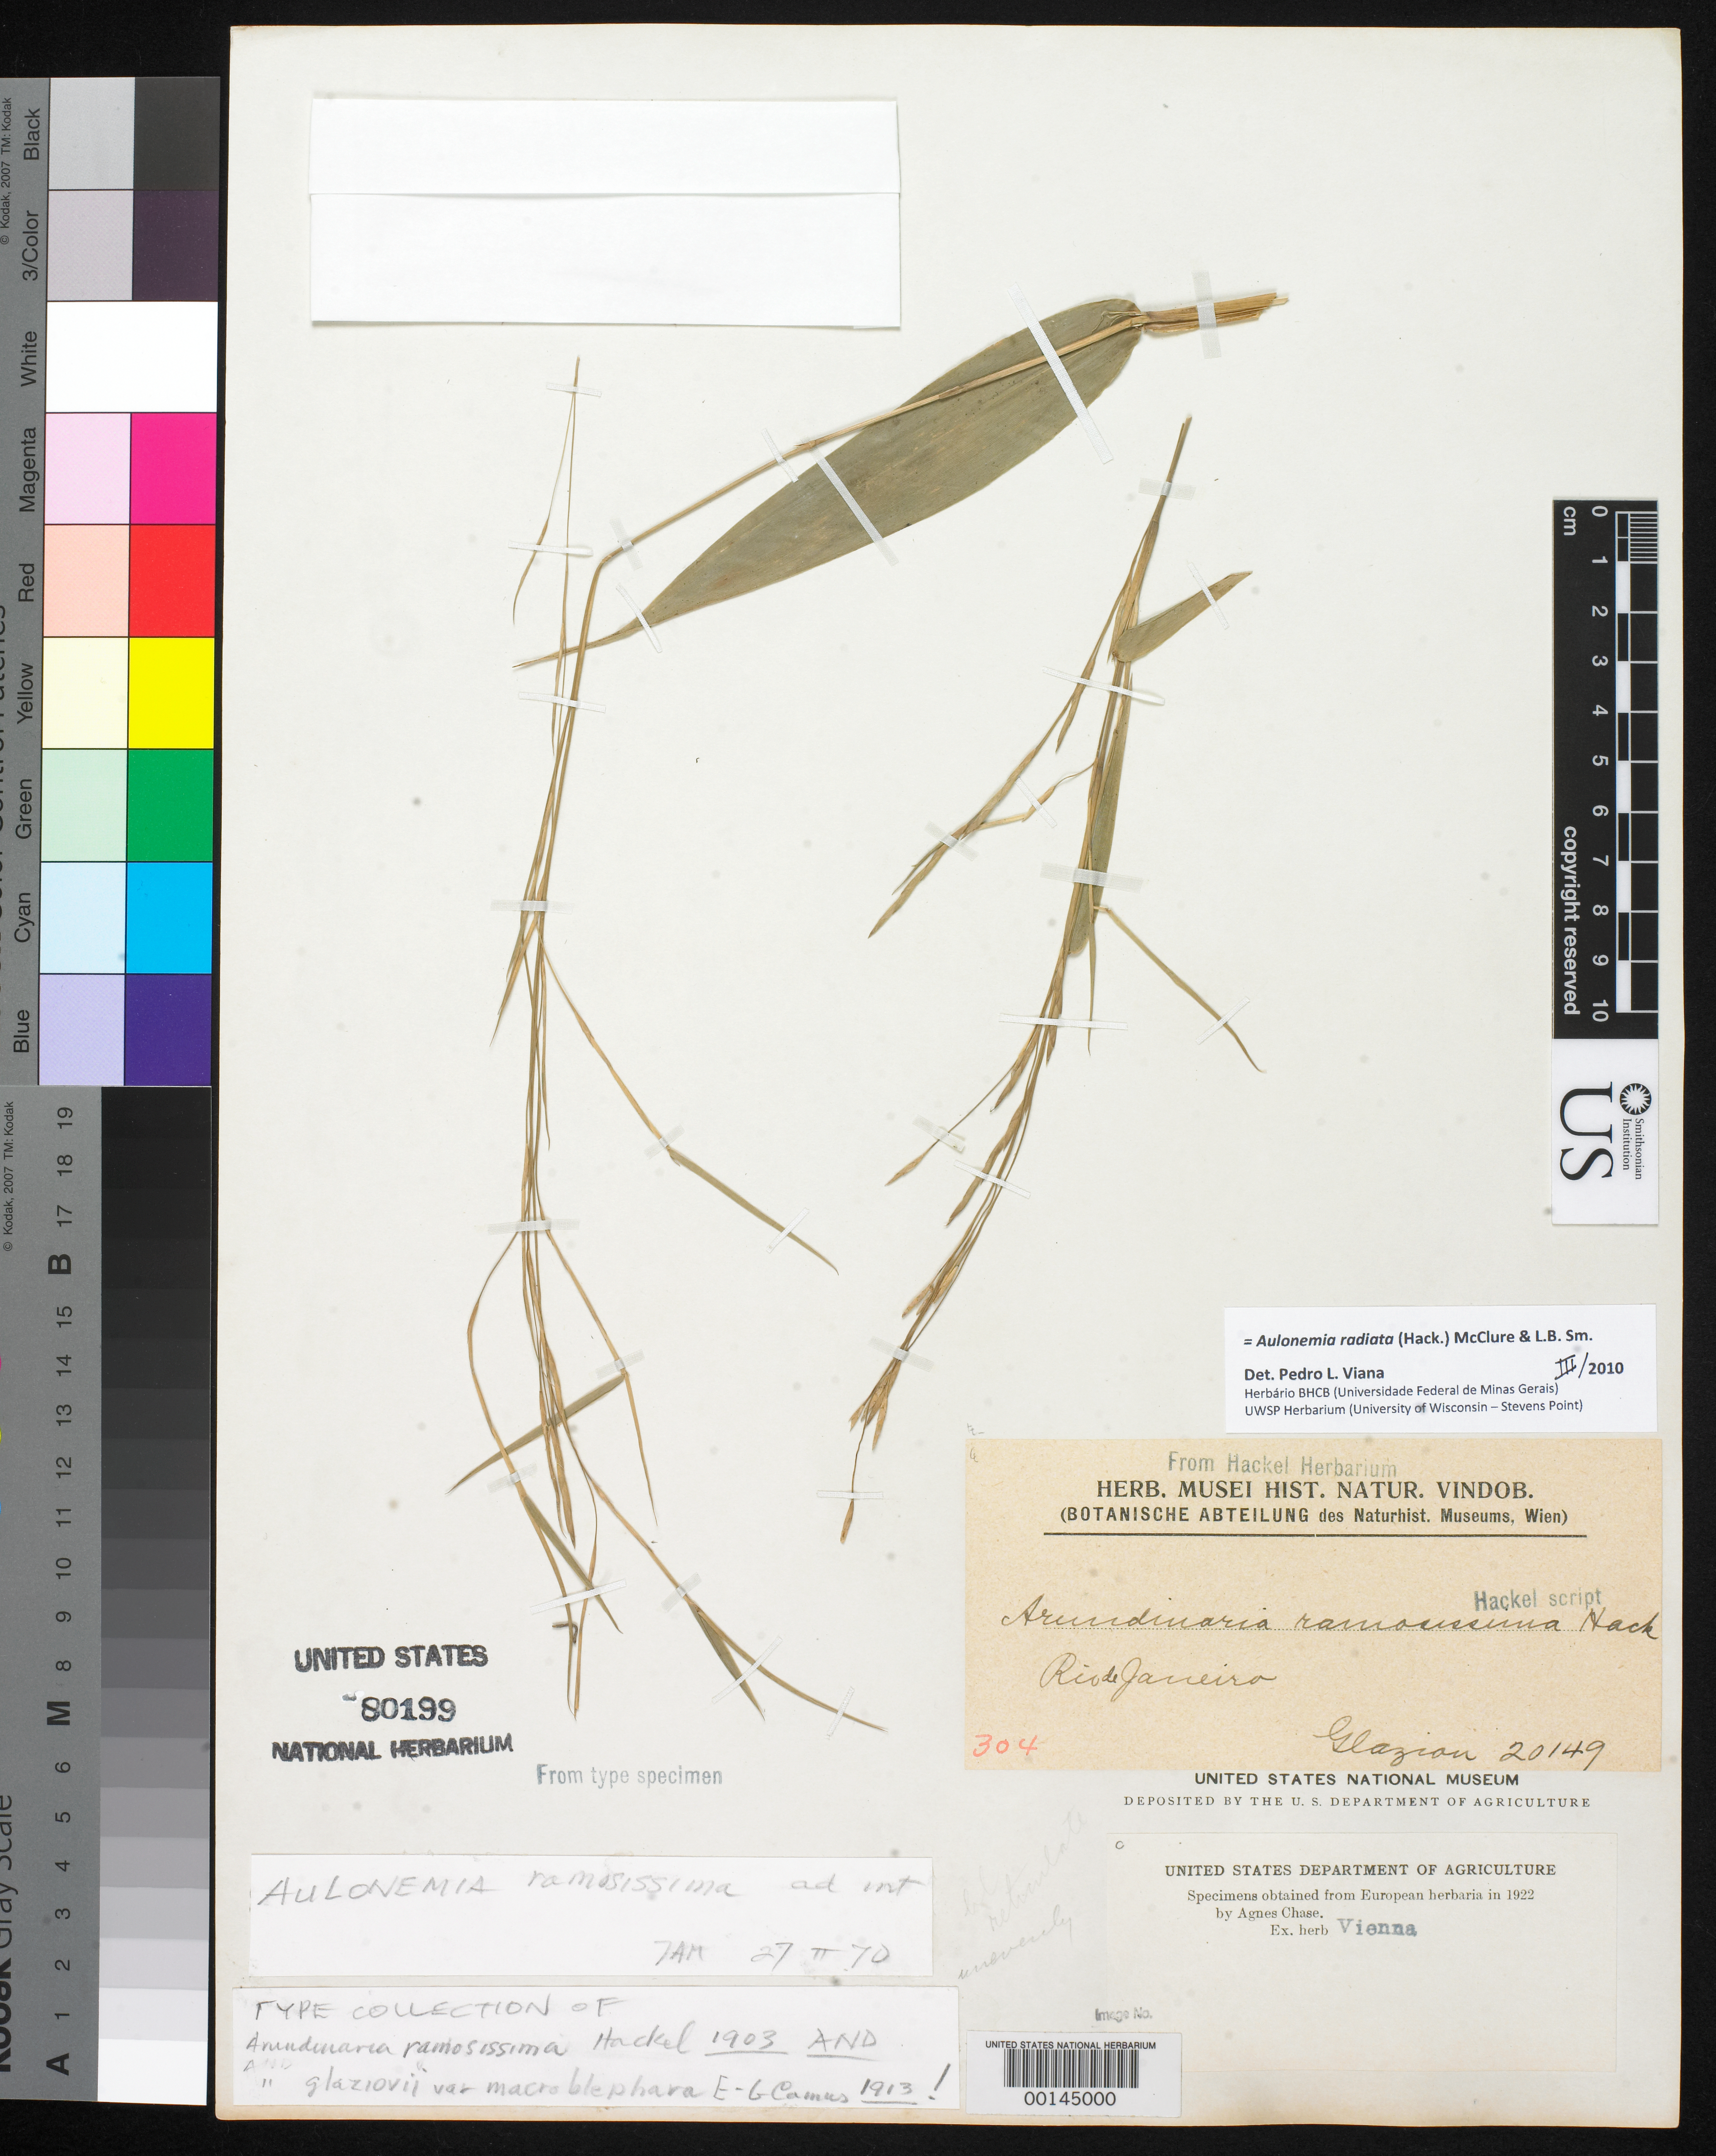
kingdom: Plantae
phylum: Tracheophyta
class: Liliopsida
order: Poales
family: Poaceae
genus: Arundinaria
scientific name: Arundinaria ramosissima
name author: Hack.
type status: Isosyntype; Isotype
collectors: A. F. M. Glaziou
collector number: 20149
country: Brazil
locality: Rio de Janeiro.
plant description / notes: Fragment of type ex herb. Vienna.; Also an isosyntype of Arundinaria glaziovii var. macroblephara Camus.; Fragment of type ex herb. Vienna.; Also an isotype of Arundinaria ramosissima Hackel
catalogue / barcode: US 80199